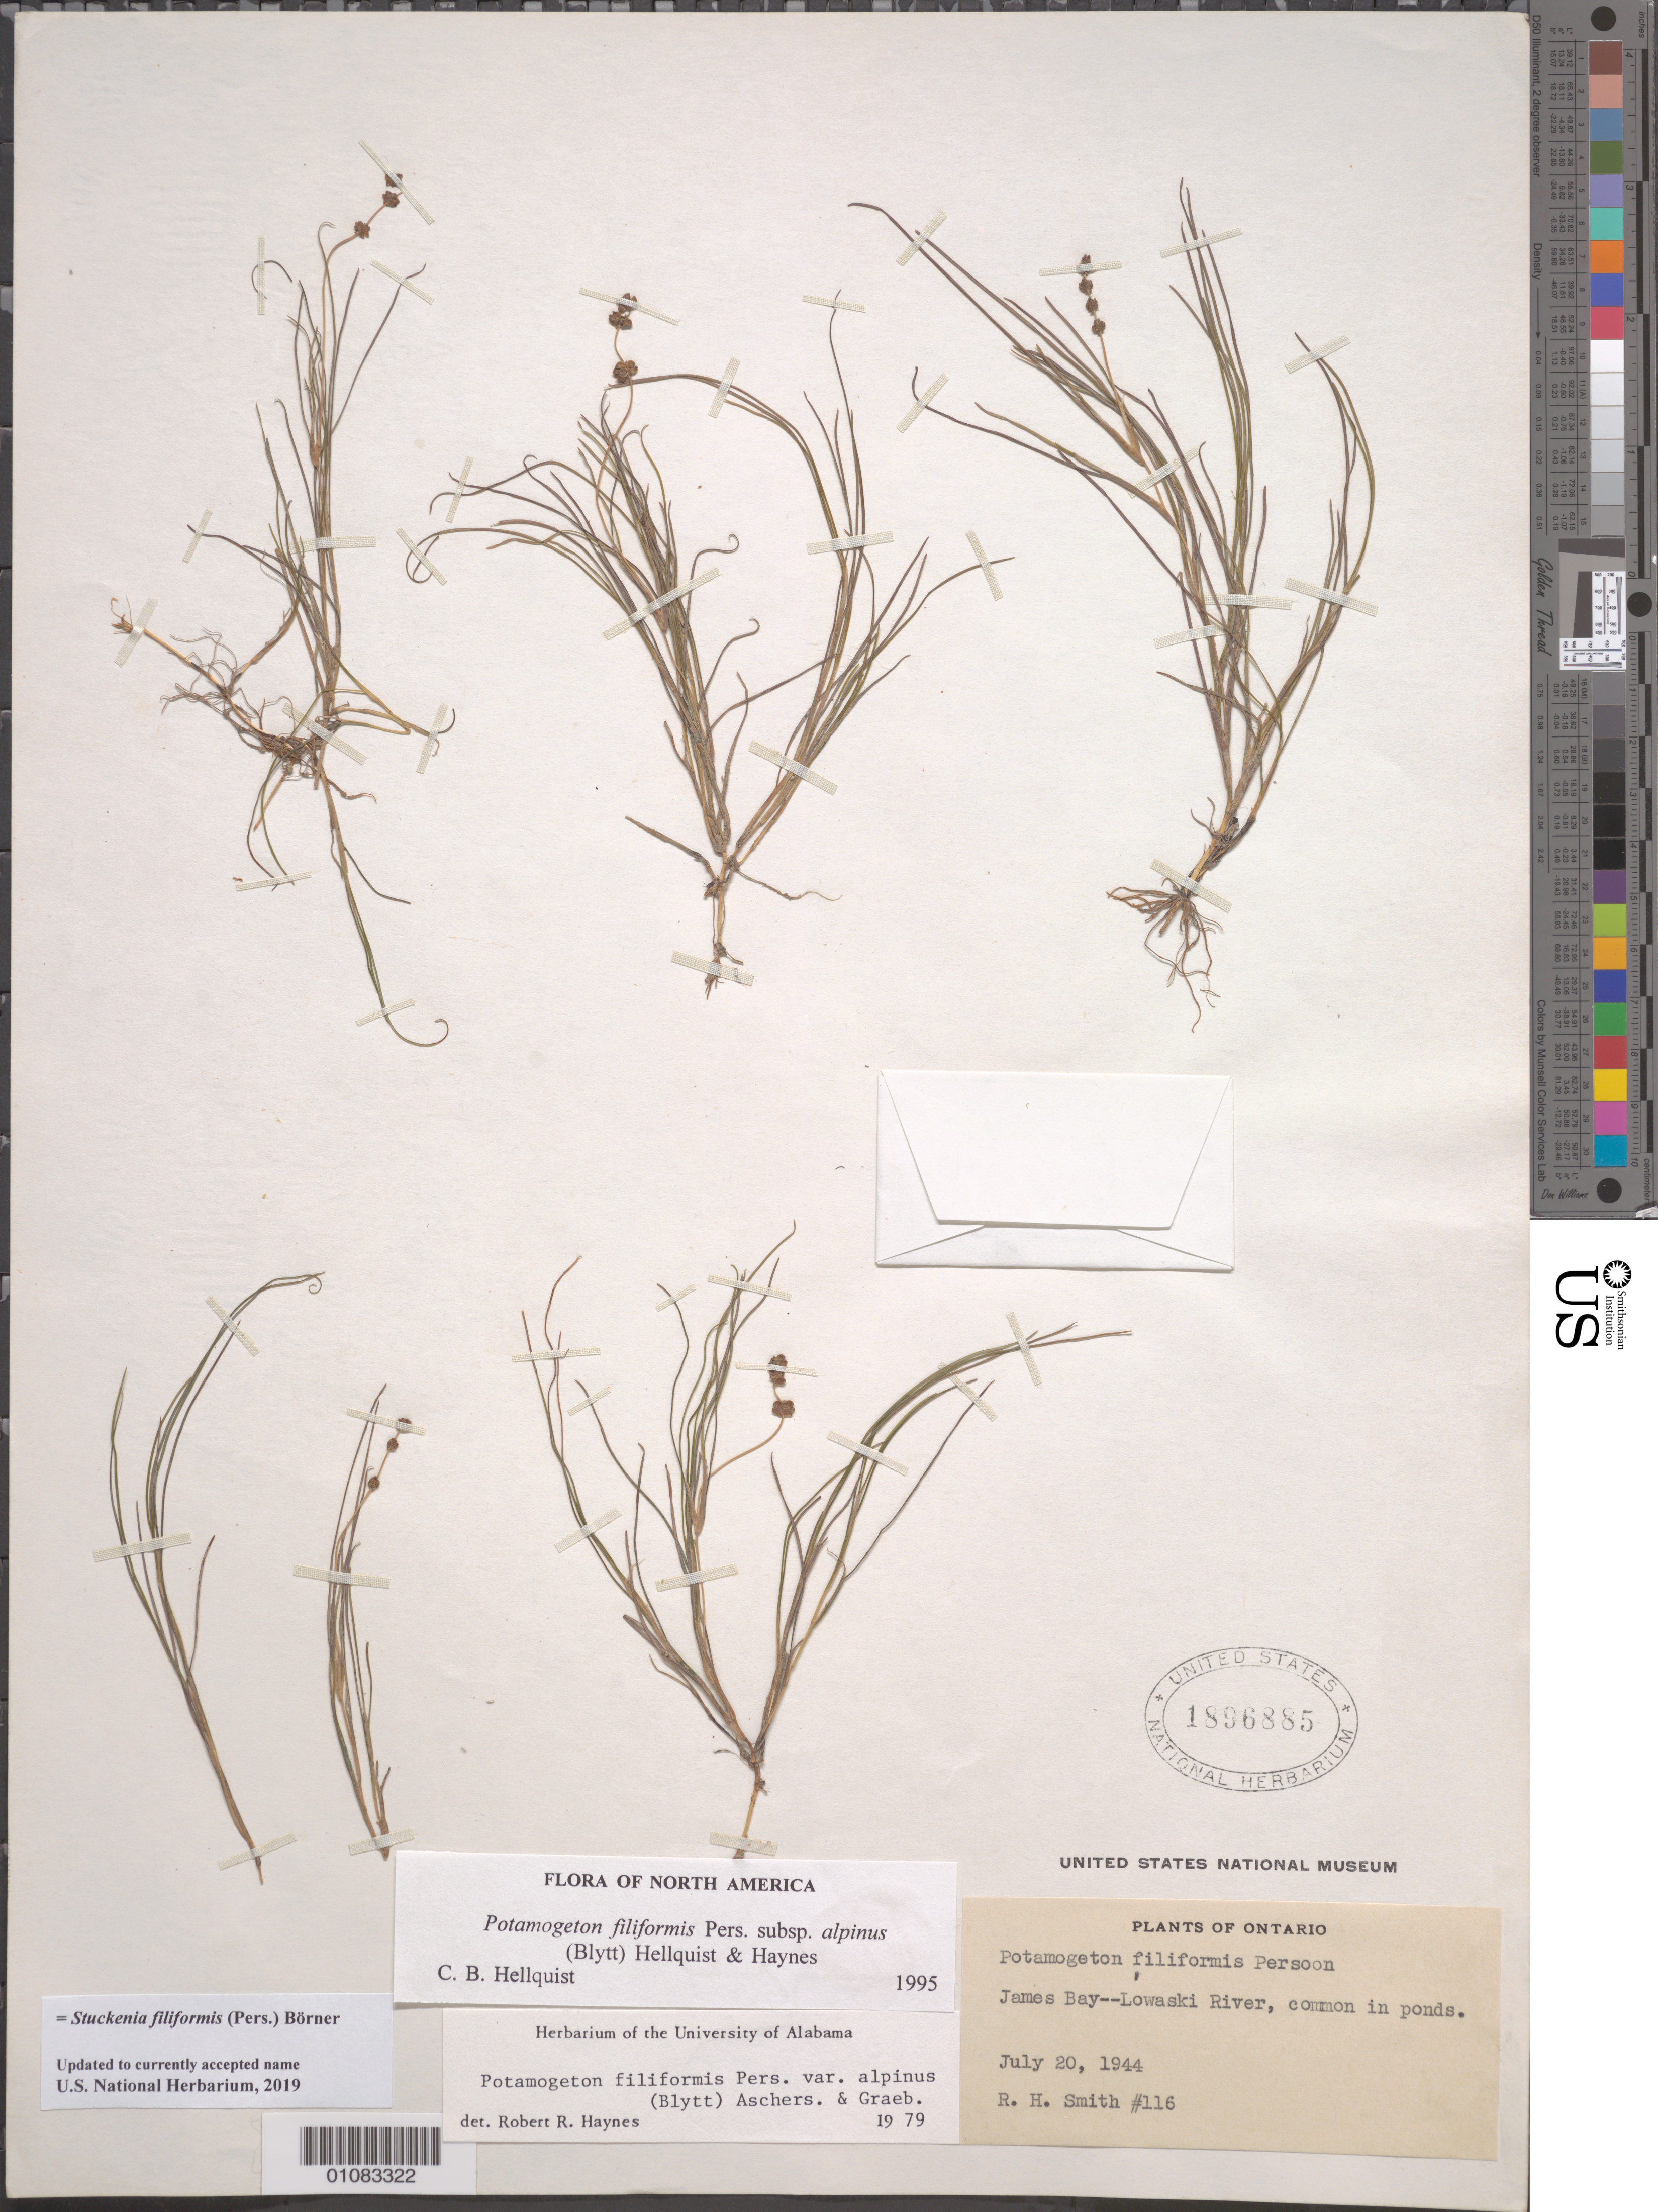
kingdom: Plantae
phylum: Tracheophyta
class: Liliopsida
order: Alismatales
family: Potamogetonaceae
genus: Stuckenia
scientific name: Stuckenia filiformis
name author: (Pers.) Börner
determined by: Strong, Mark T., (BOT), Smithsonian Institution - National Museum of Natural History (UNITED STATES)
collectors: R. H. Smith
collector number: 116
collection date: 1944-07-20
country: Canada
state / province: Ontario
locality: Lowaski River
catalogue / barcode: US 1896885